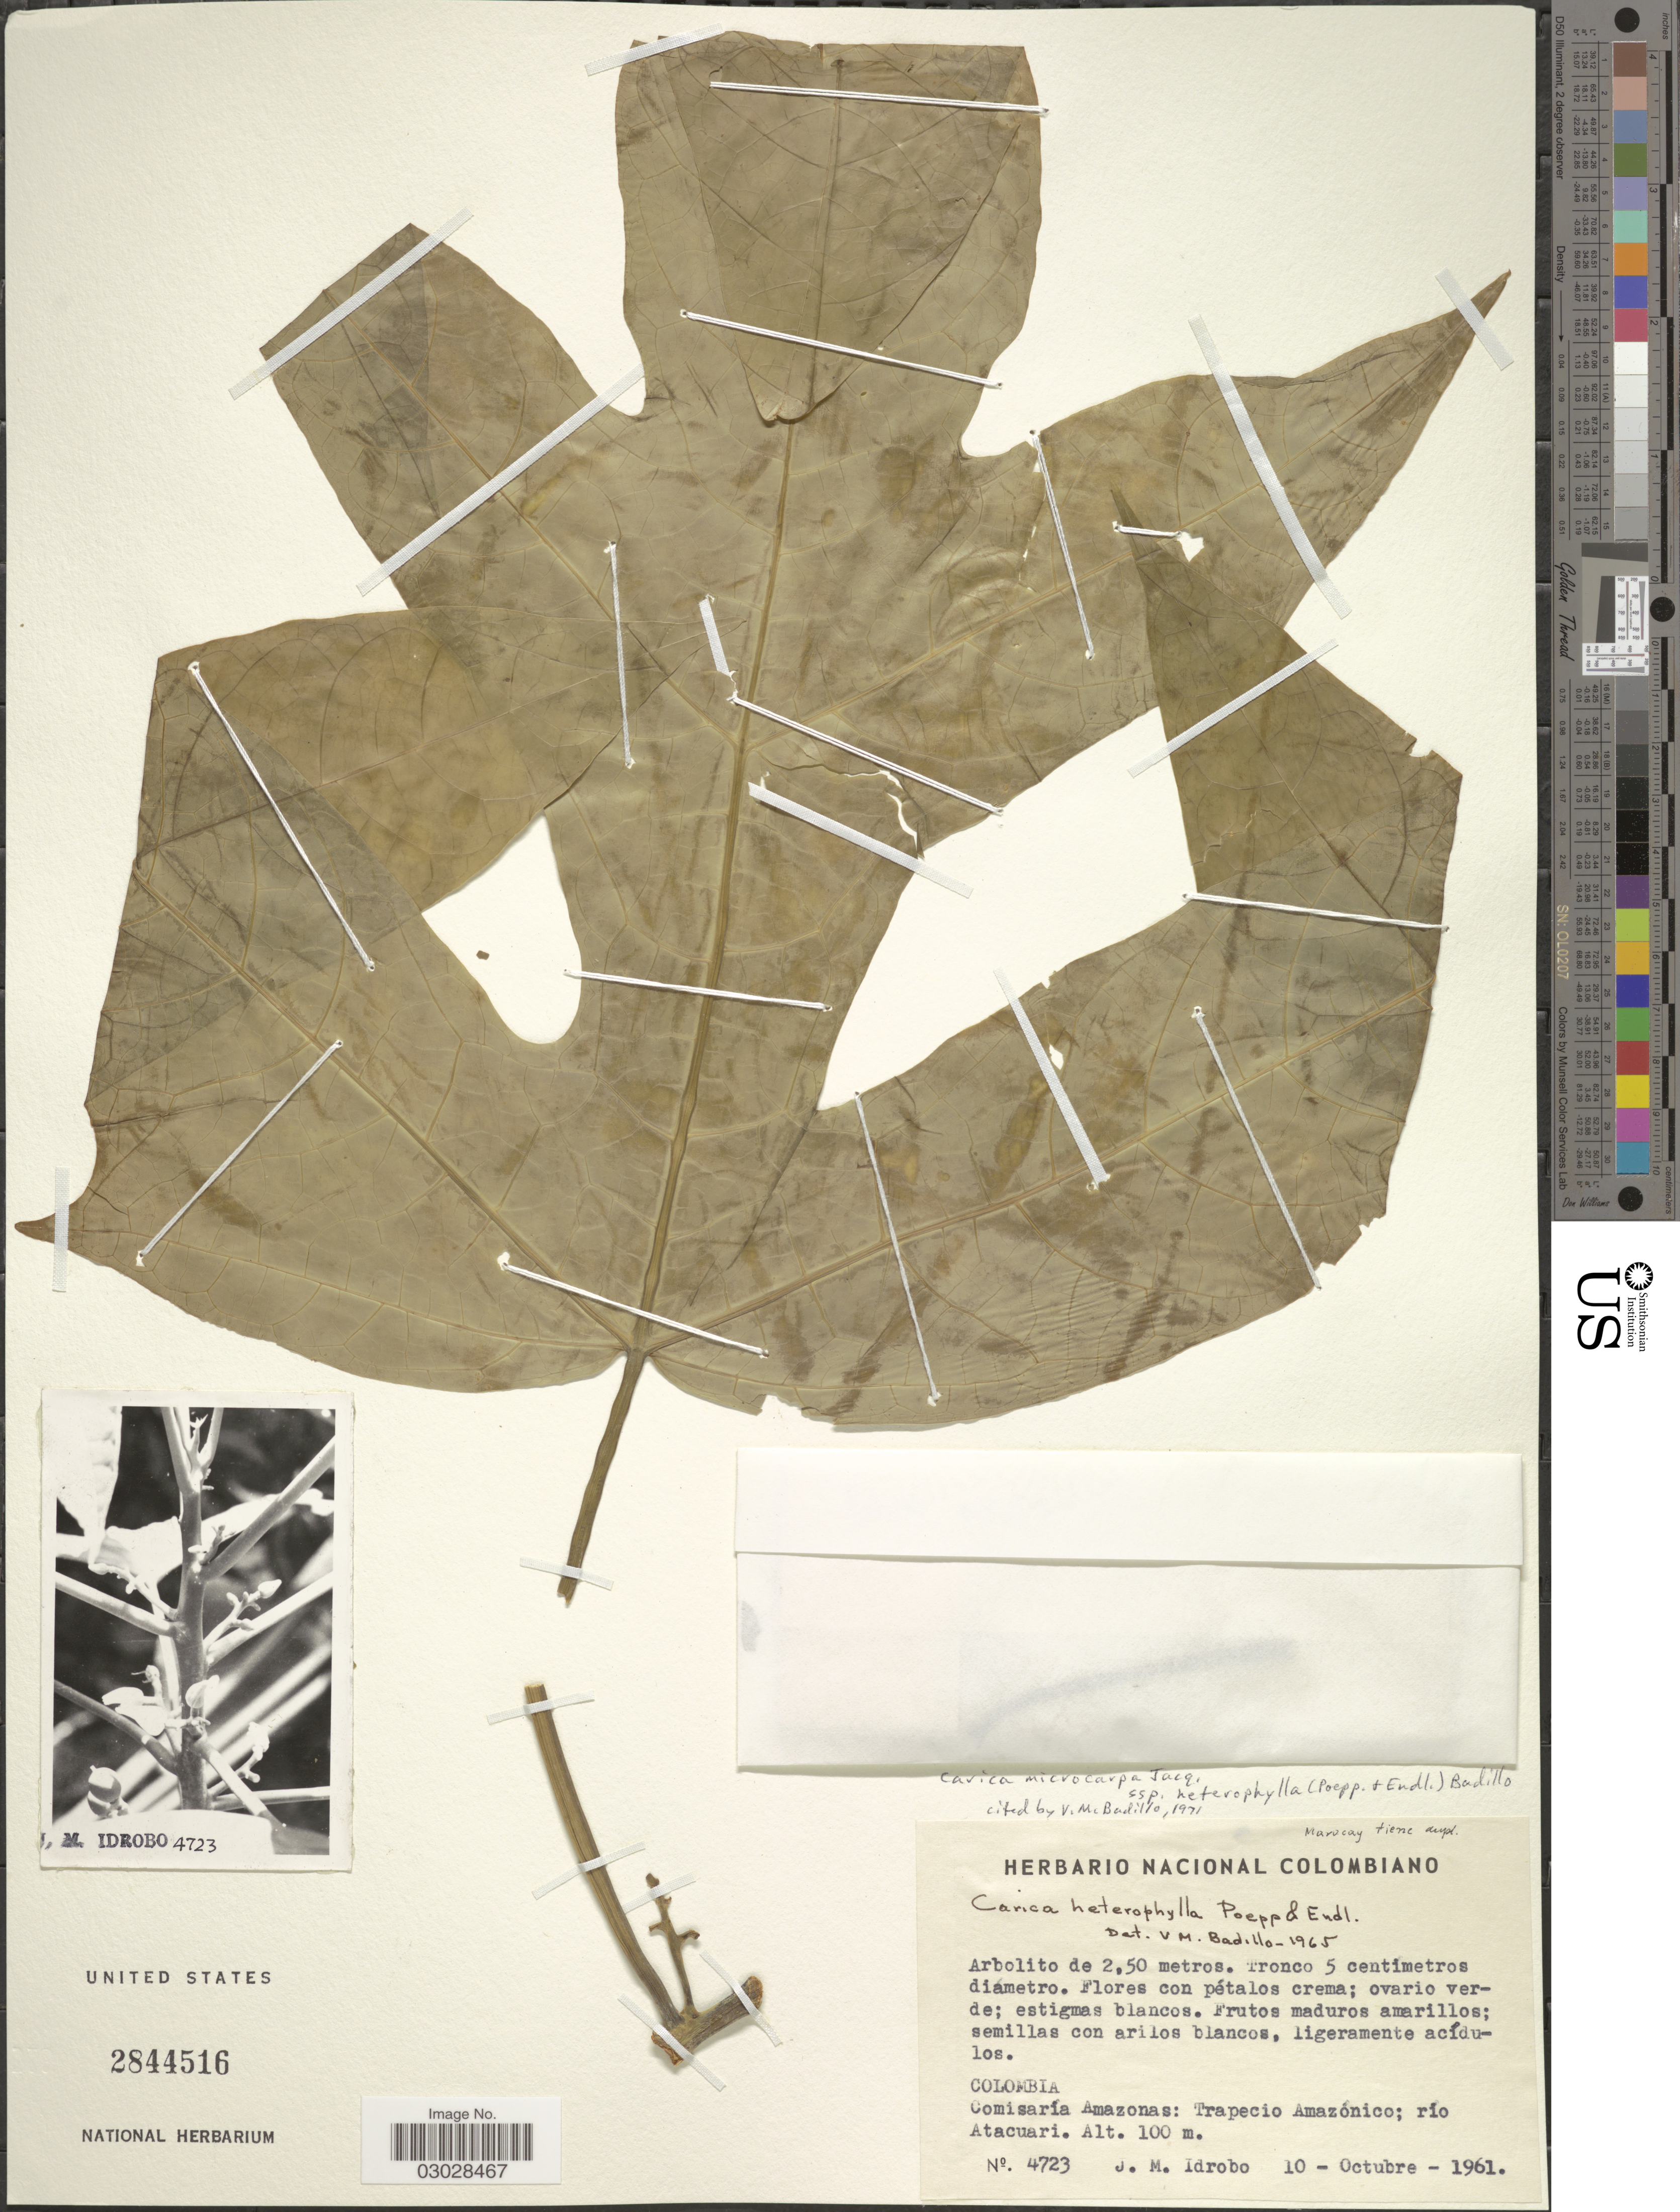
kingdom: Plantae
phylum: Tracheophyta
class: Magnoliopsida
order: Brassicales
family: Caricaceae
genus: Vasconcellea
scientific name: Vasconcellea microcarpa subsp. heterophylla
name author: (Poepp. & Endl.) V.M. Badillo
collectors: J. M. Idrobo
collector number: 4723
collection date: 1961-10-10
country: Colombia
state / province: Amazônas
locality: Comisaría Amazonas: Trapecio Amazónico: río Atacuari.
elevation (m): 100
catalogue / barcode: US 2844516